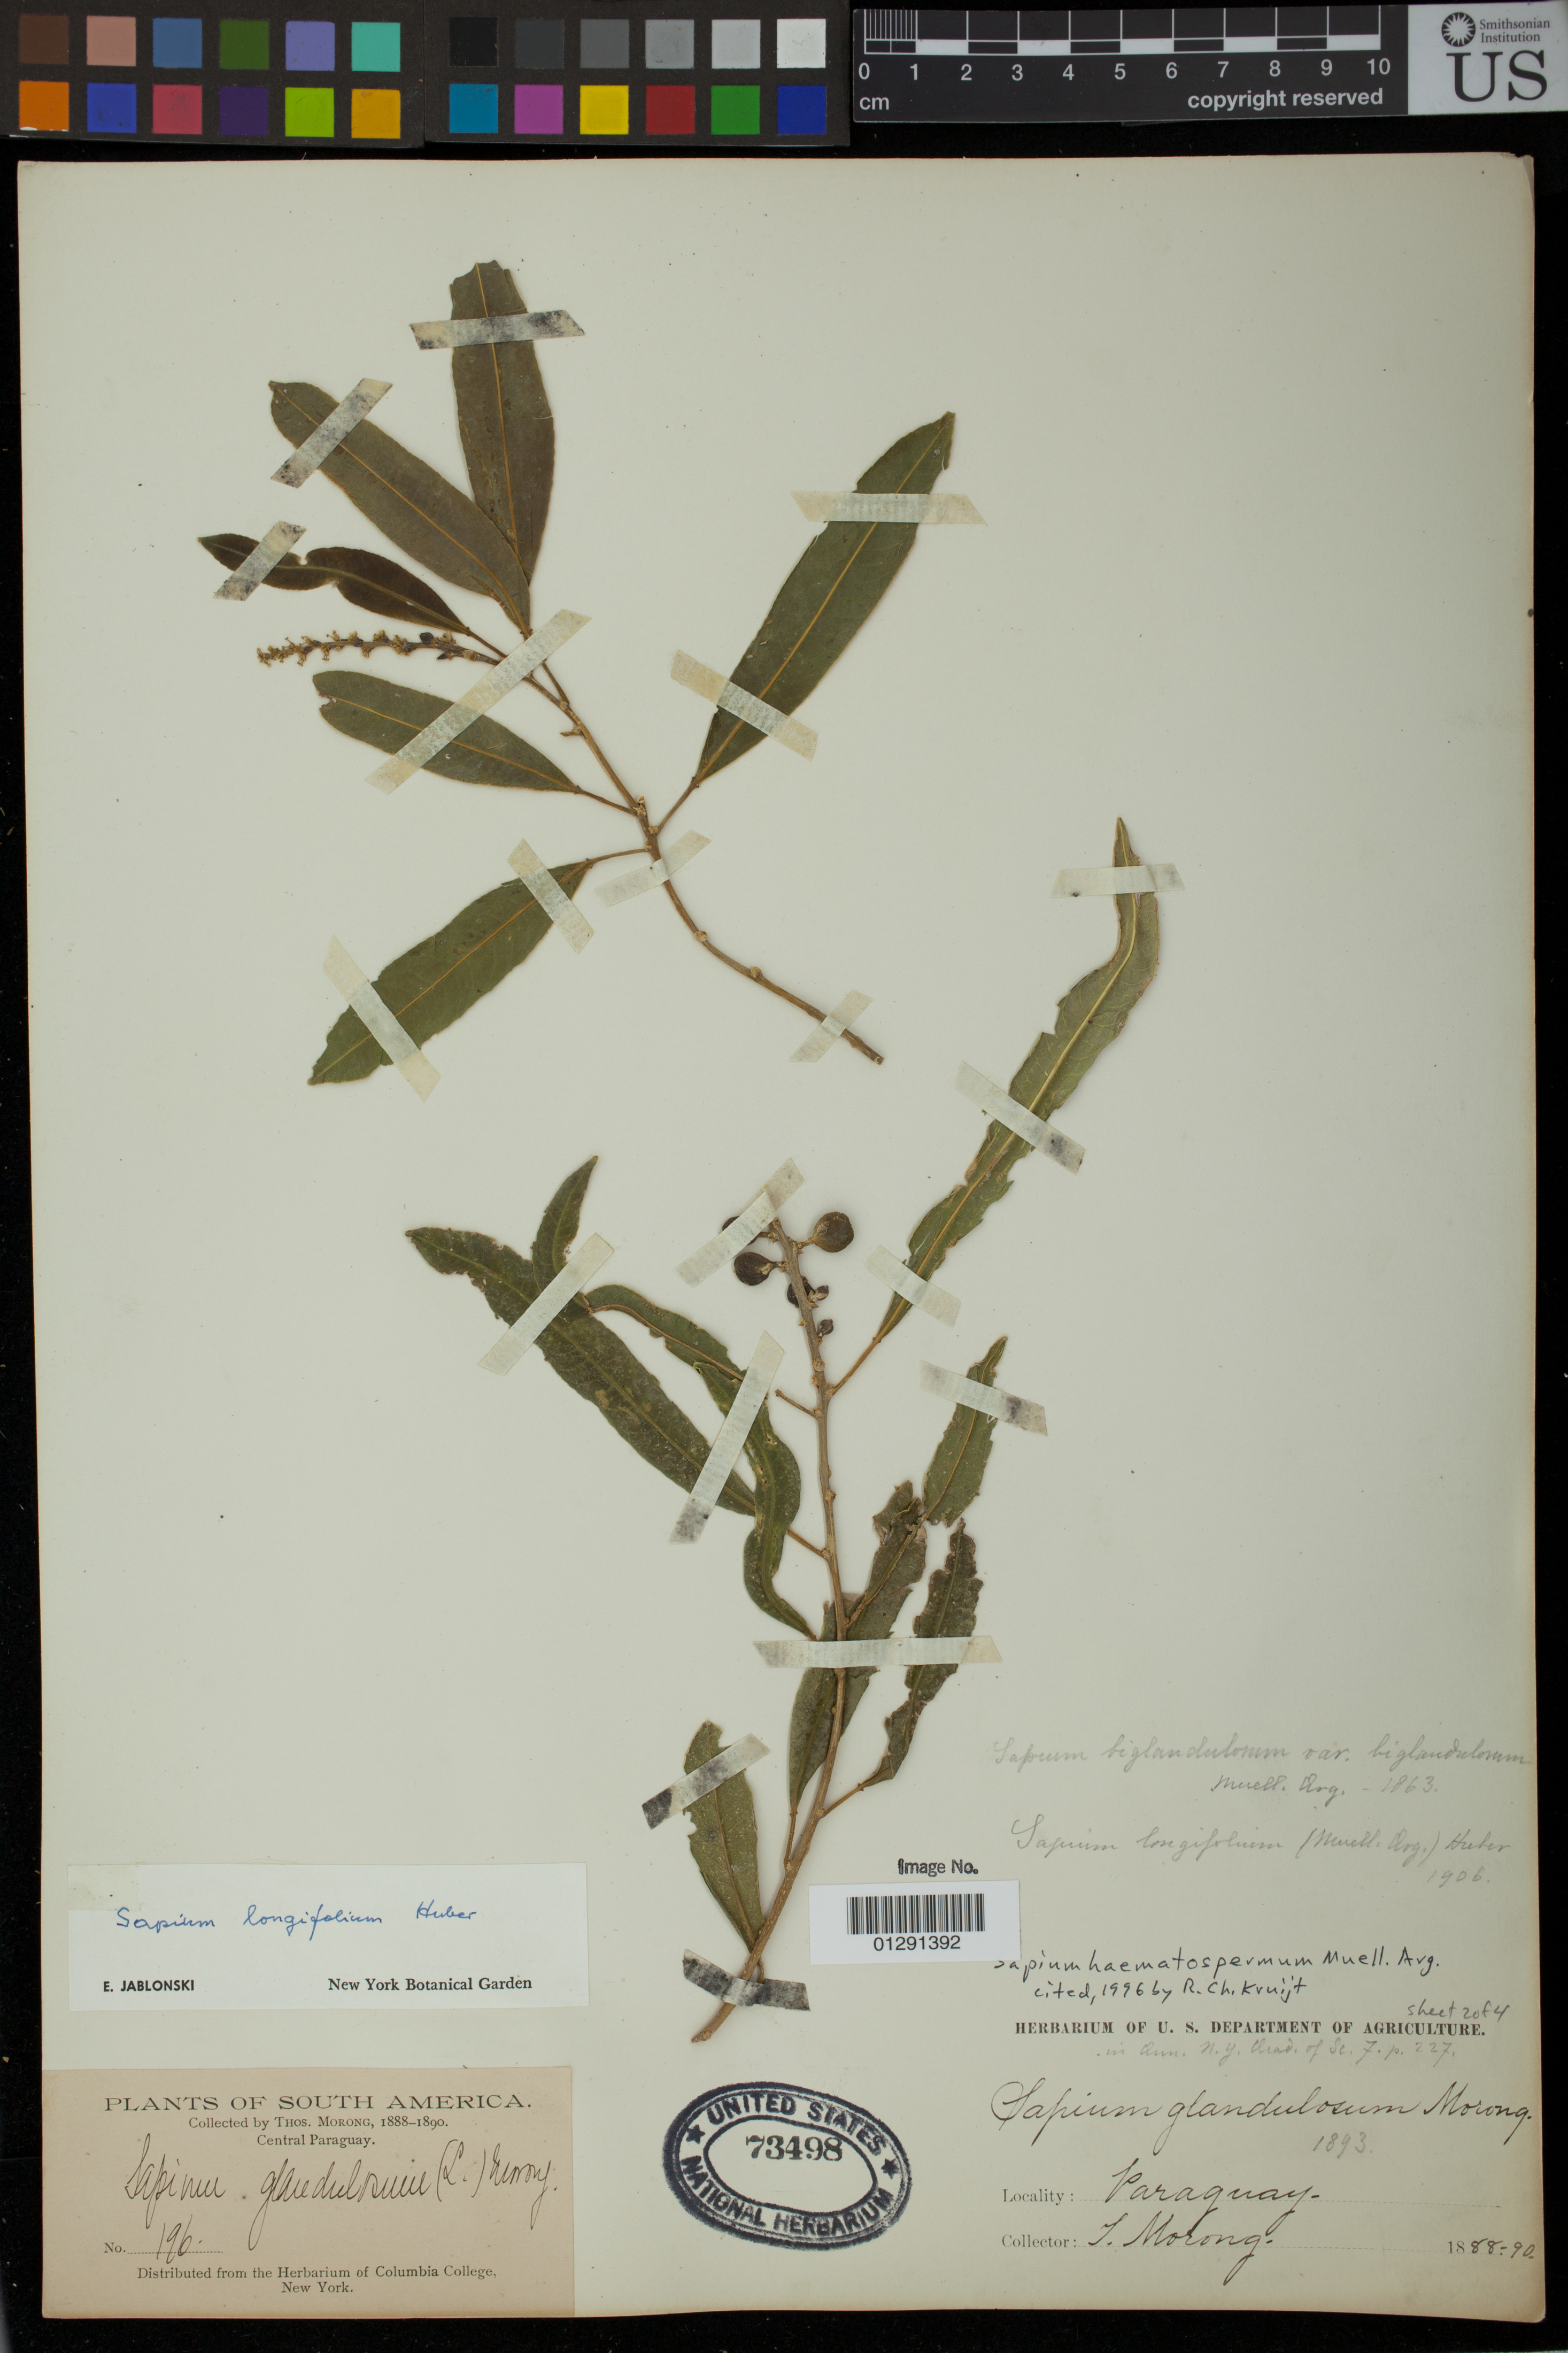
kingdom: Plantae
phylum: Tracheophyta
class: Magnoliopsida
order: Malpighiales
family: Euphorbiaceae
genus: Sapium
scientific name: Sapium haematospermum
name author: Müll. Arg.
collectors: T. Morong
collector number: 196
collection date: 1888/1890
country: Paraguay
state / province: Central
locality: Central Paraguay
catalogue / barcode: US 73498